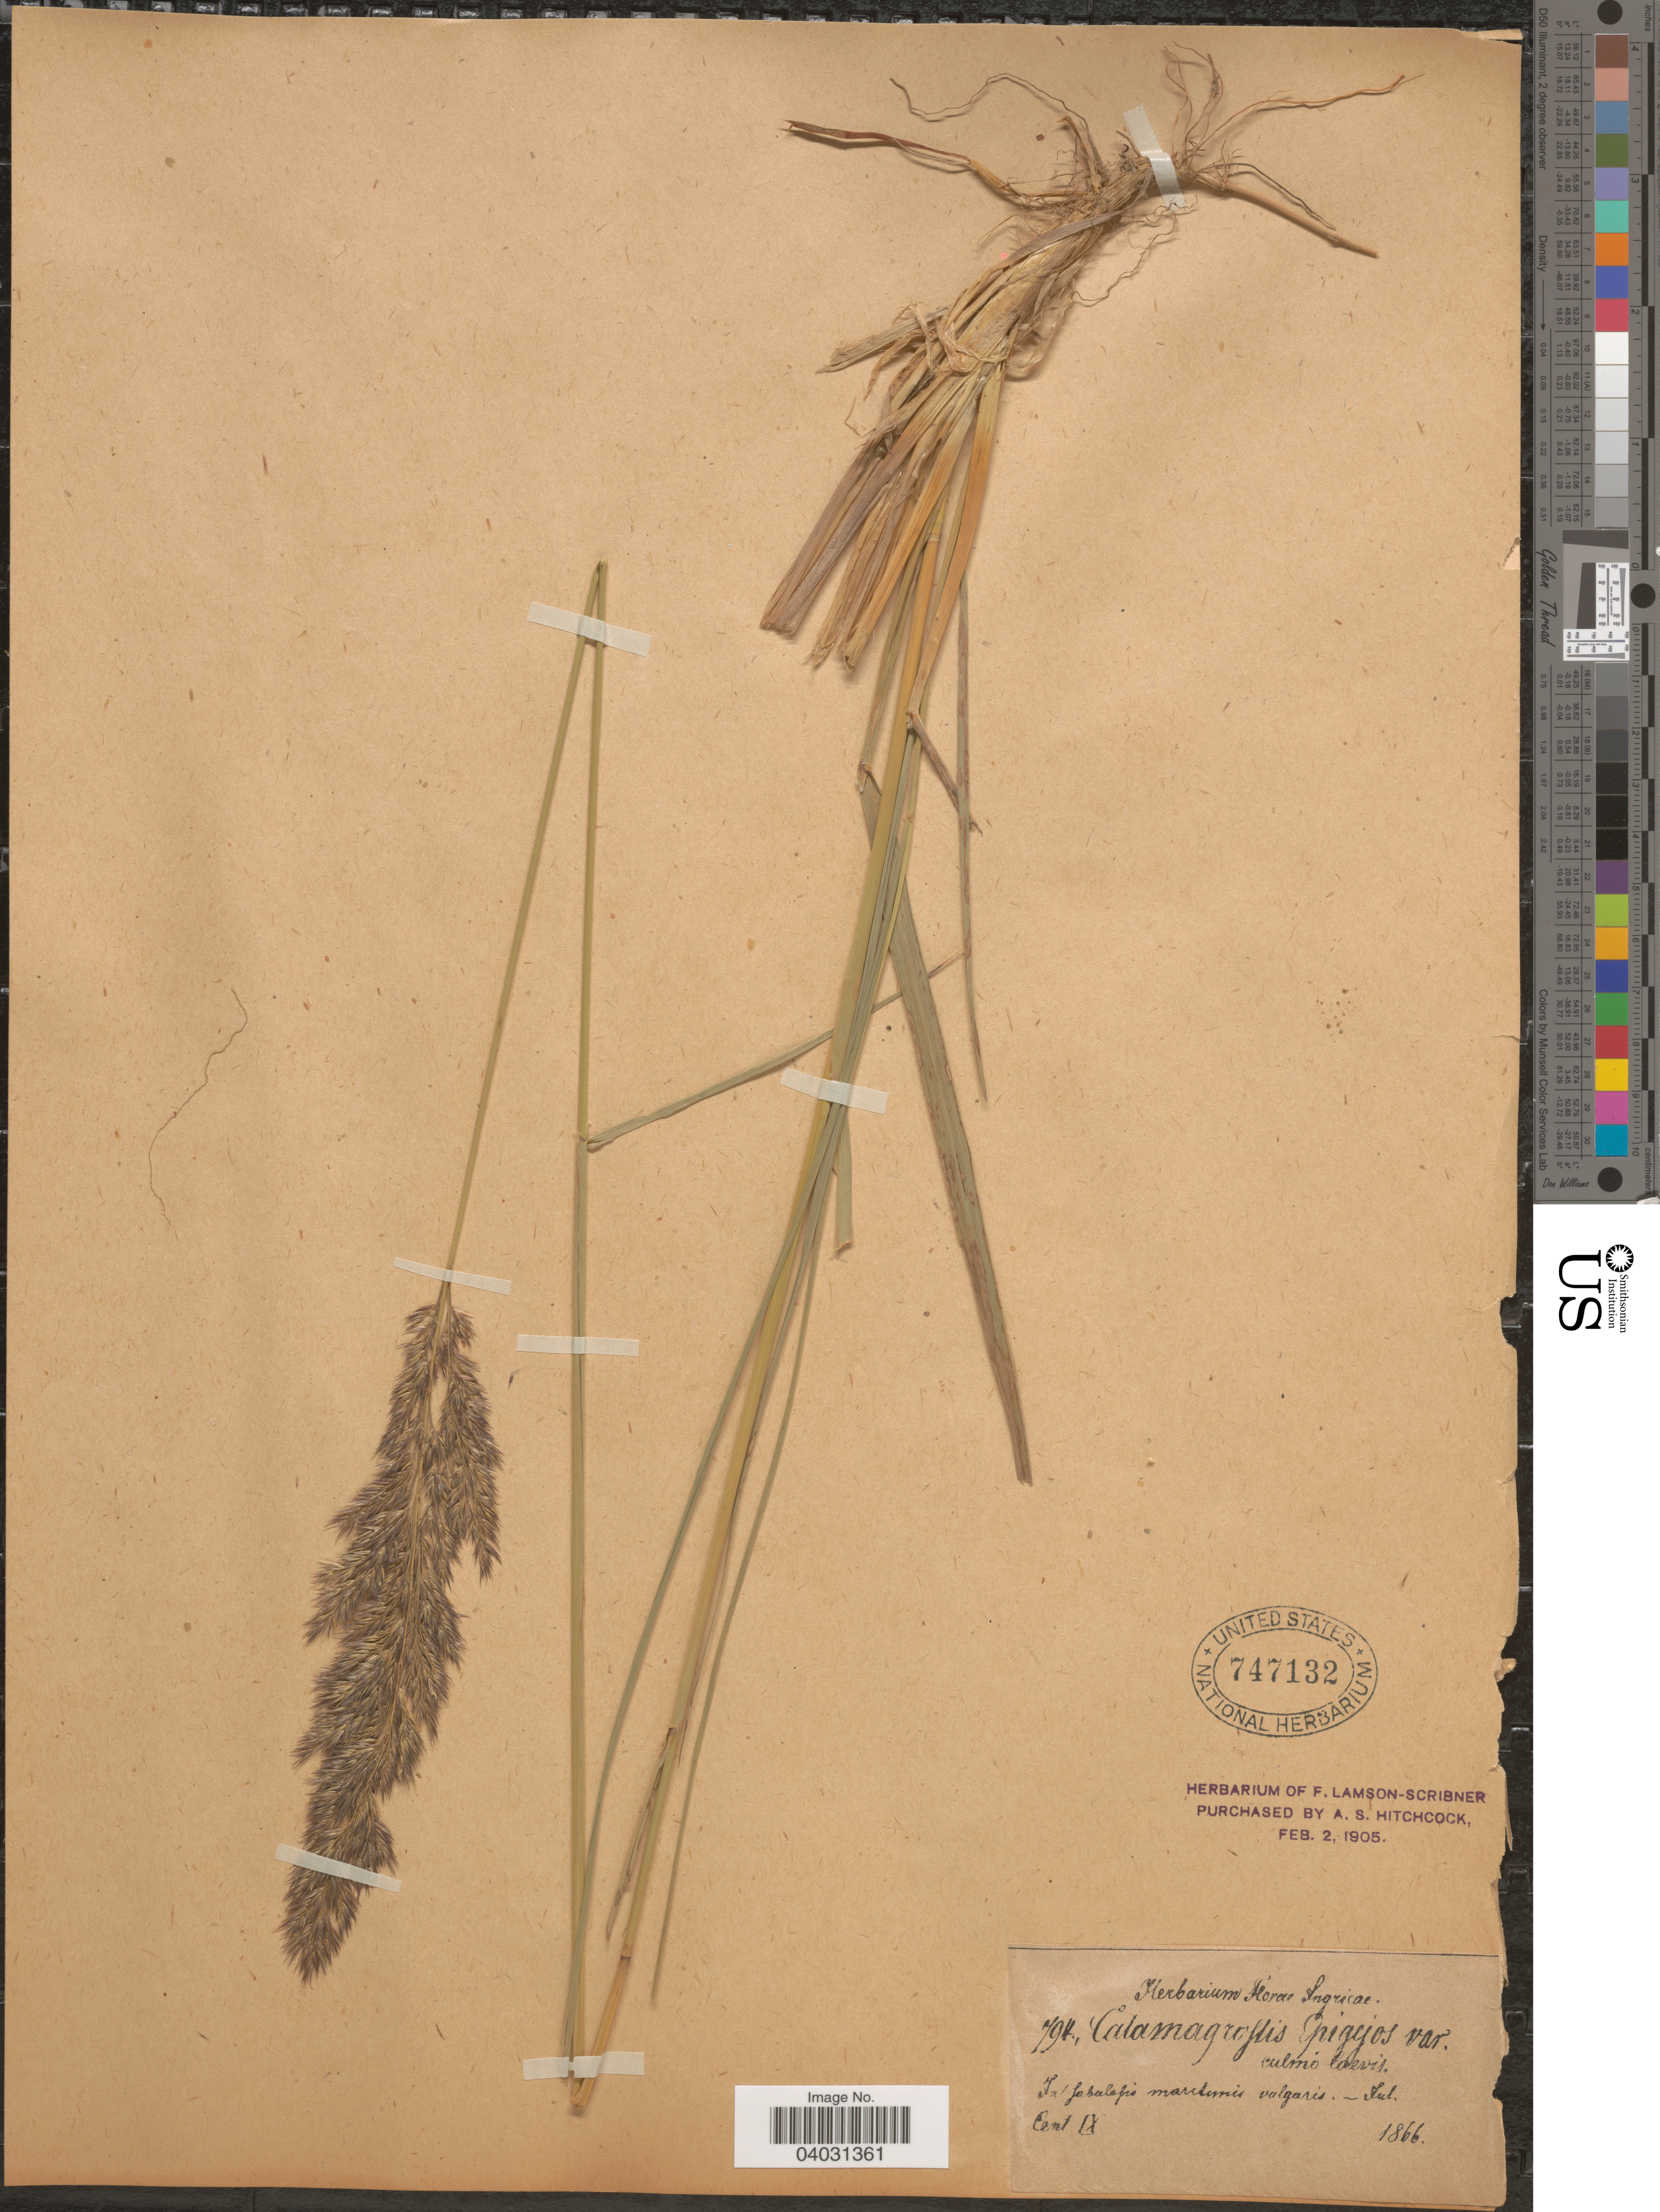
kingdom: Plantae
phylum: Tracheophyta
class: Liliopsida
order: Poales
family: Poaceae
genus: Calamagrostis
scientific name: Calamagrostis epigeios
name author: (L.) Roth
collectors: ex herb. Florae Ingricae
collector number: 794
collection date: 1866-07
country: Ukraine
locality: In sabulosis maritimis vulgaris.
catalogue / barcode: US 747132